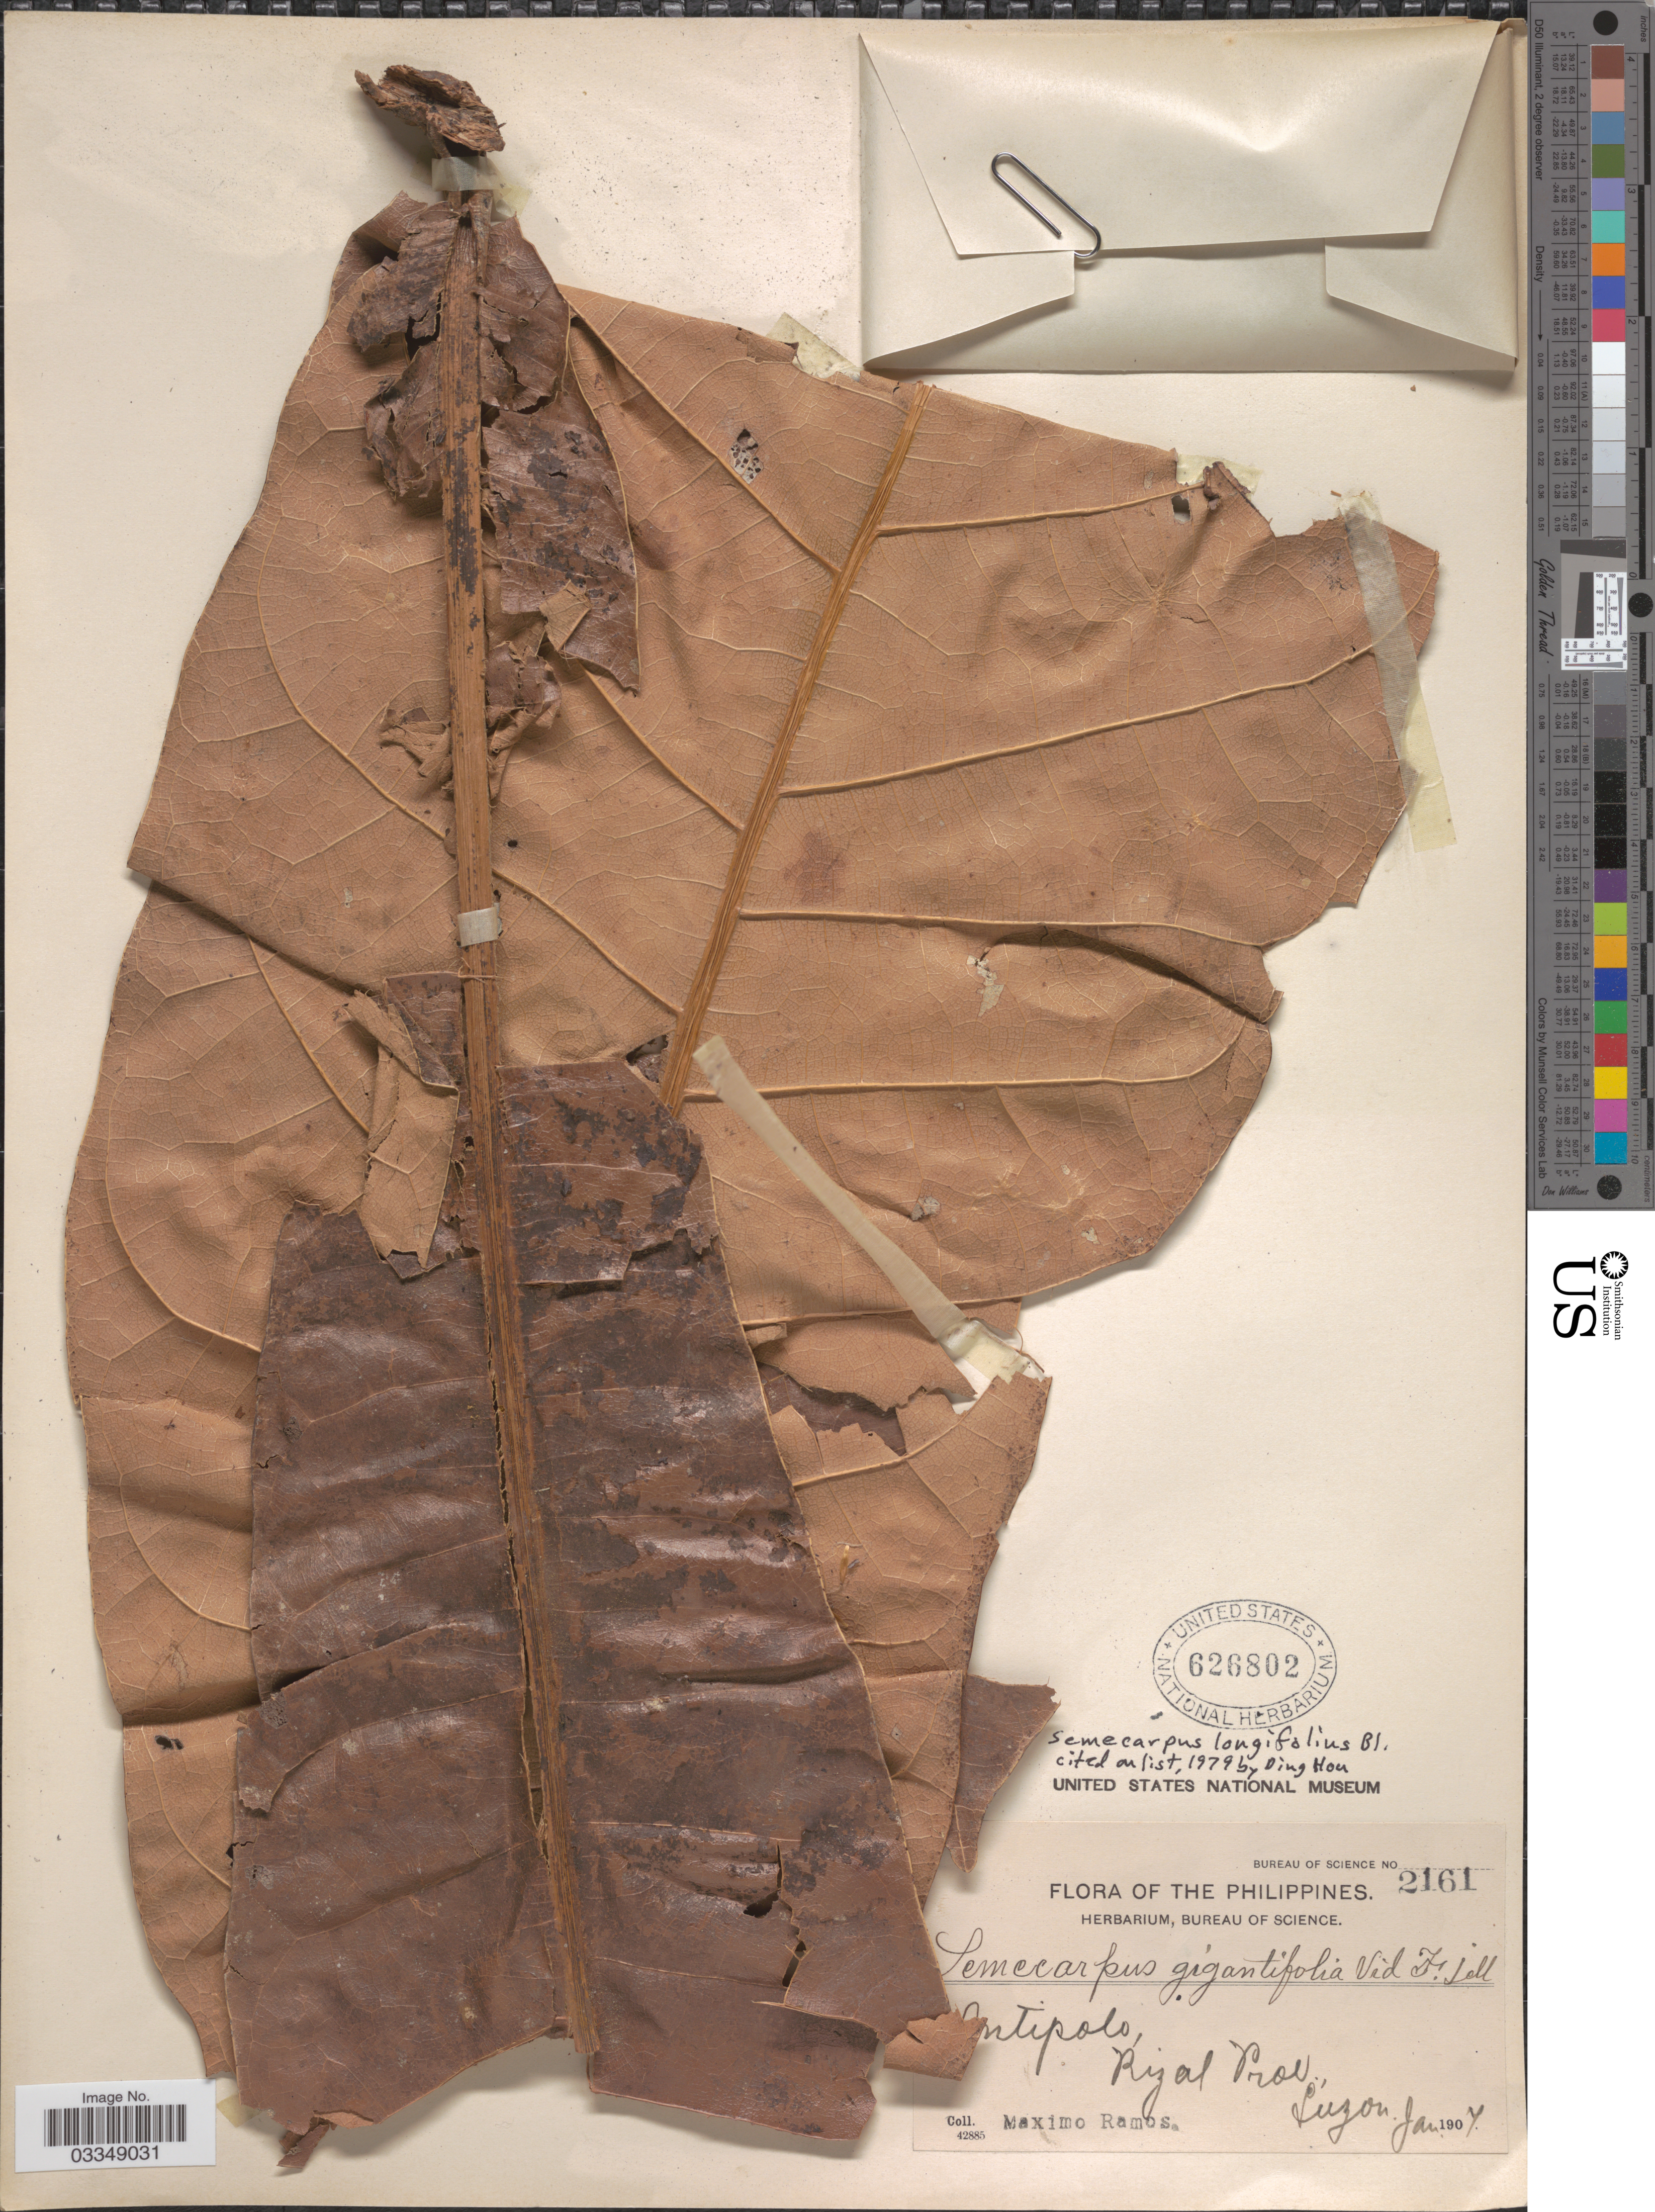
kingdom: Plantae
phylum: Tracheophyta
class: Magnoliopsida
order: Sapindales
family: Anacardiaceae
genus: Semecarpus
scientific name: Semecarpus longifolius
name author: Blume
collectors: M. Ramos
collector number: Bureau of Science 2161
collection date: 1907-01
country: Philippines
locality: [illegible text]ntipolo, Rizal Prov., Luzon.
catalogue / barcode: US 626802